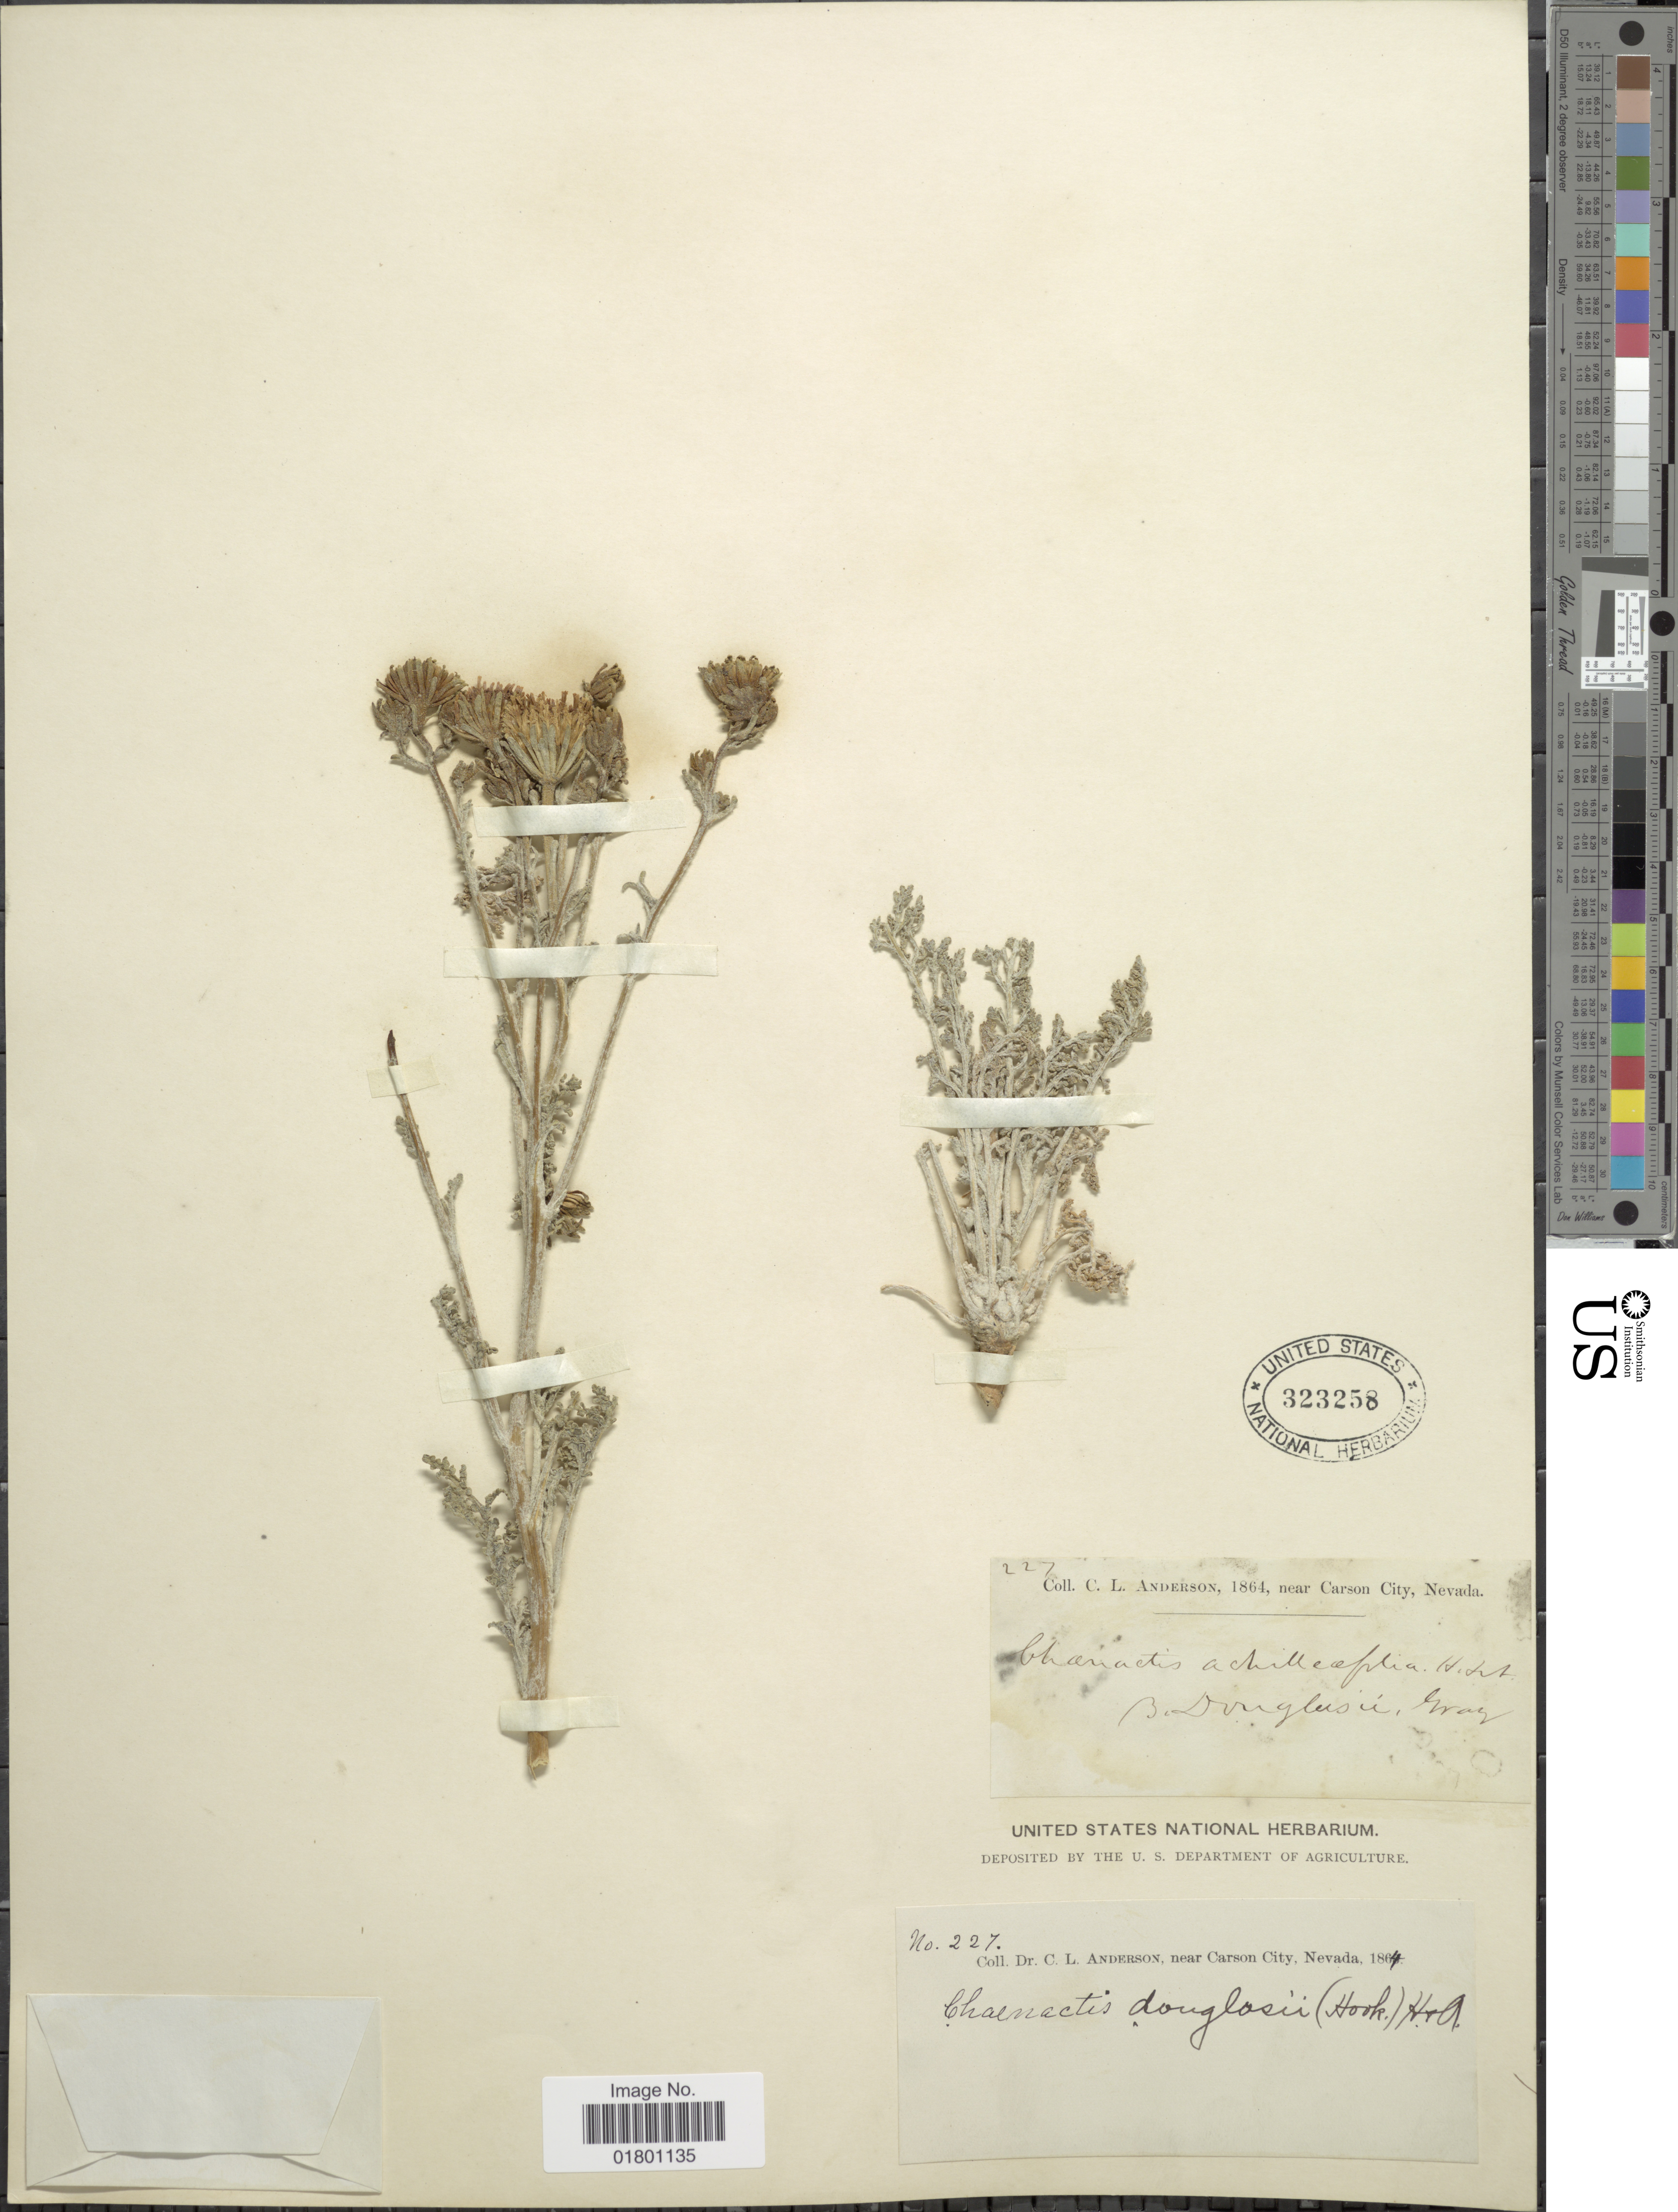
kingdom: Plantae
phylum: Tracheophyta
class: Magnoliopsida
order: Asterales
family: Asteraceae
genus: Chaenactis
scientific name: Chaenactis douglasii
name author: Hook. & Arn.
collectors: C. L. Anderson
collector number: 227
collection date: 1864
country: United States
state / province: Nevada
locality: Near Carson City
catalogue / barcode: US 323258